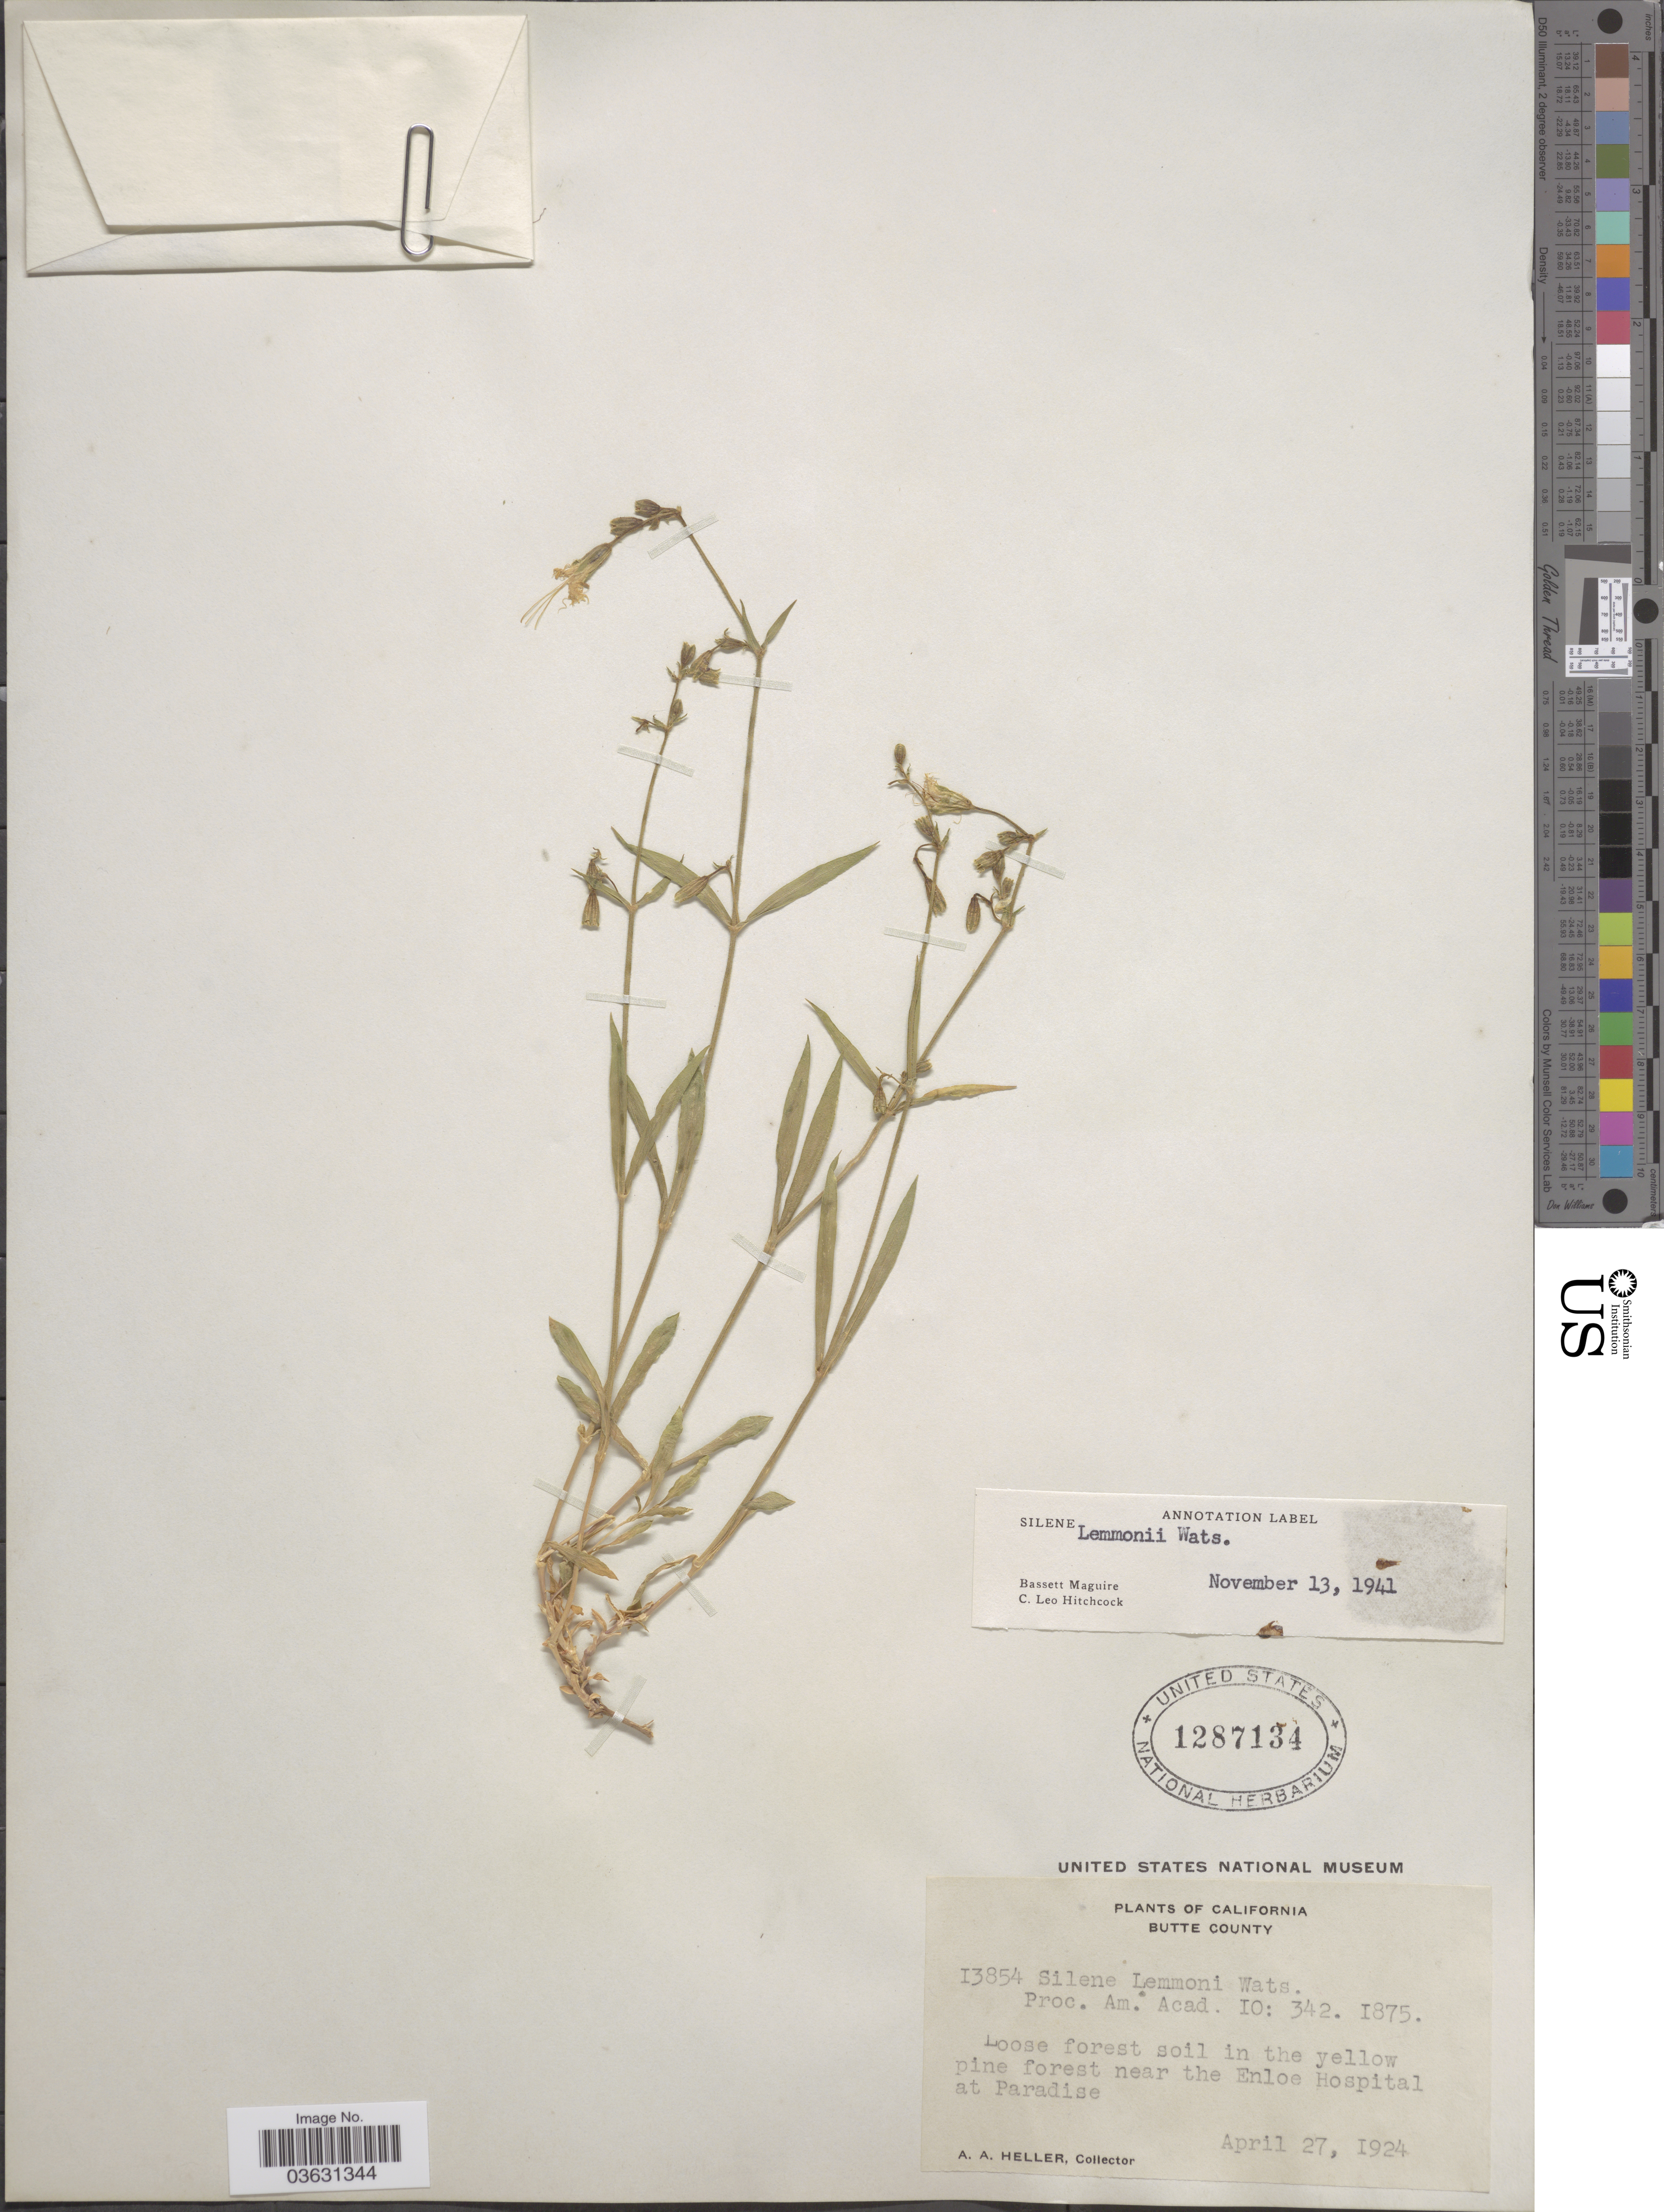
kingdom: Plantae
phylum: Tracheophyta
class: Magnoliopsida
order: Caryophyllales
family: Caryophyllaceae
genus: Silene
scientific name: Silene lemmonii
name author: S. Watson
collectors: A. A. Heller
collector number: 13854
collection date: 1924-04-27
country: United States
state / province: California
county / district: Butte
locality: Butte County. Near the Enloe Hospital at Paradise.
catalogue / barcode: US 1287134